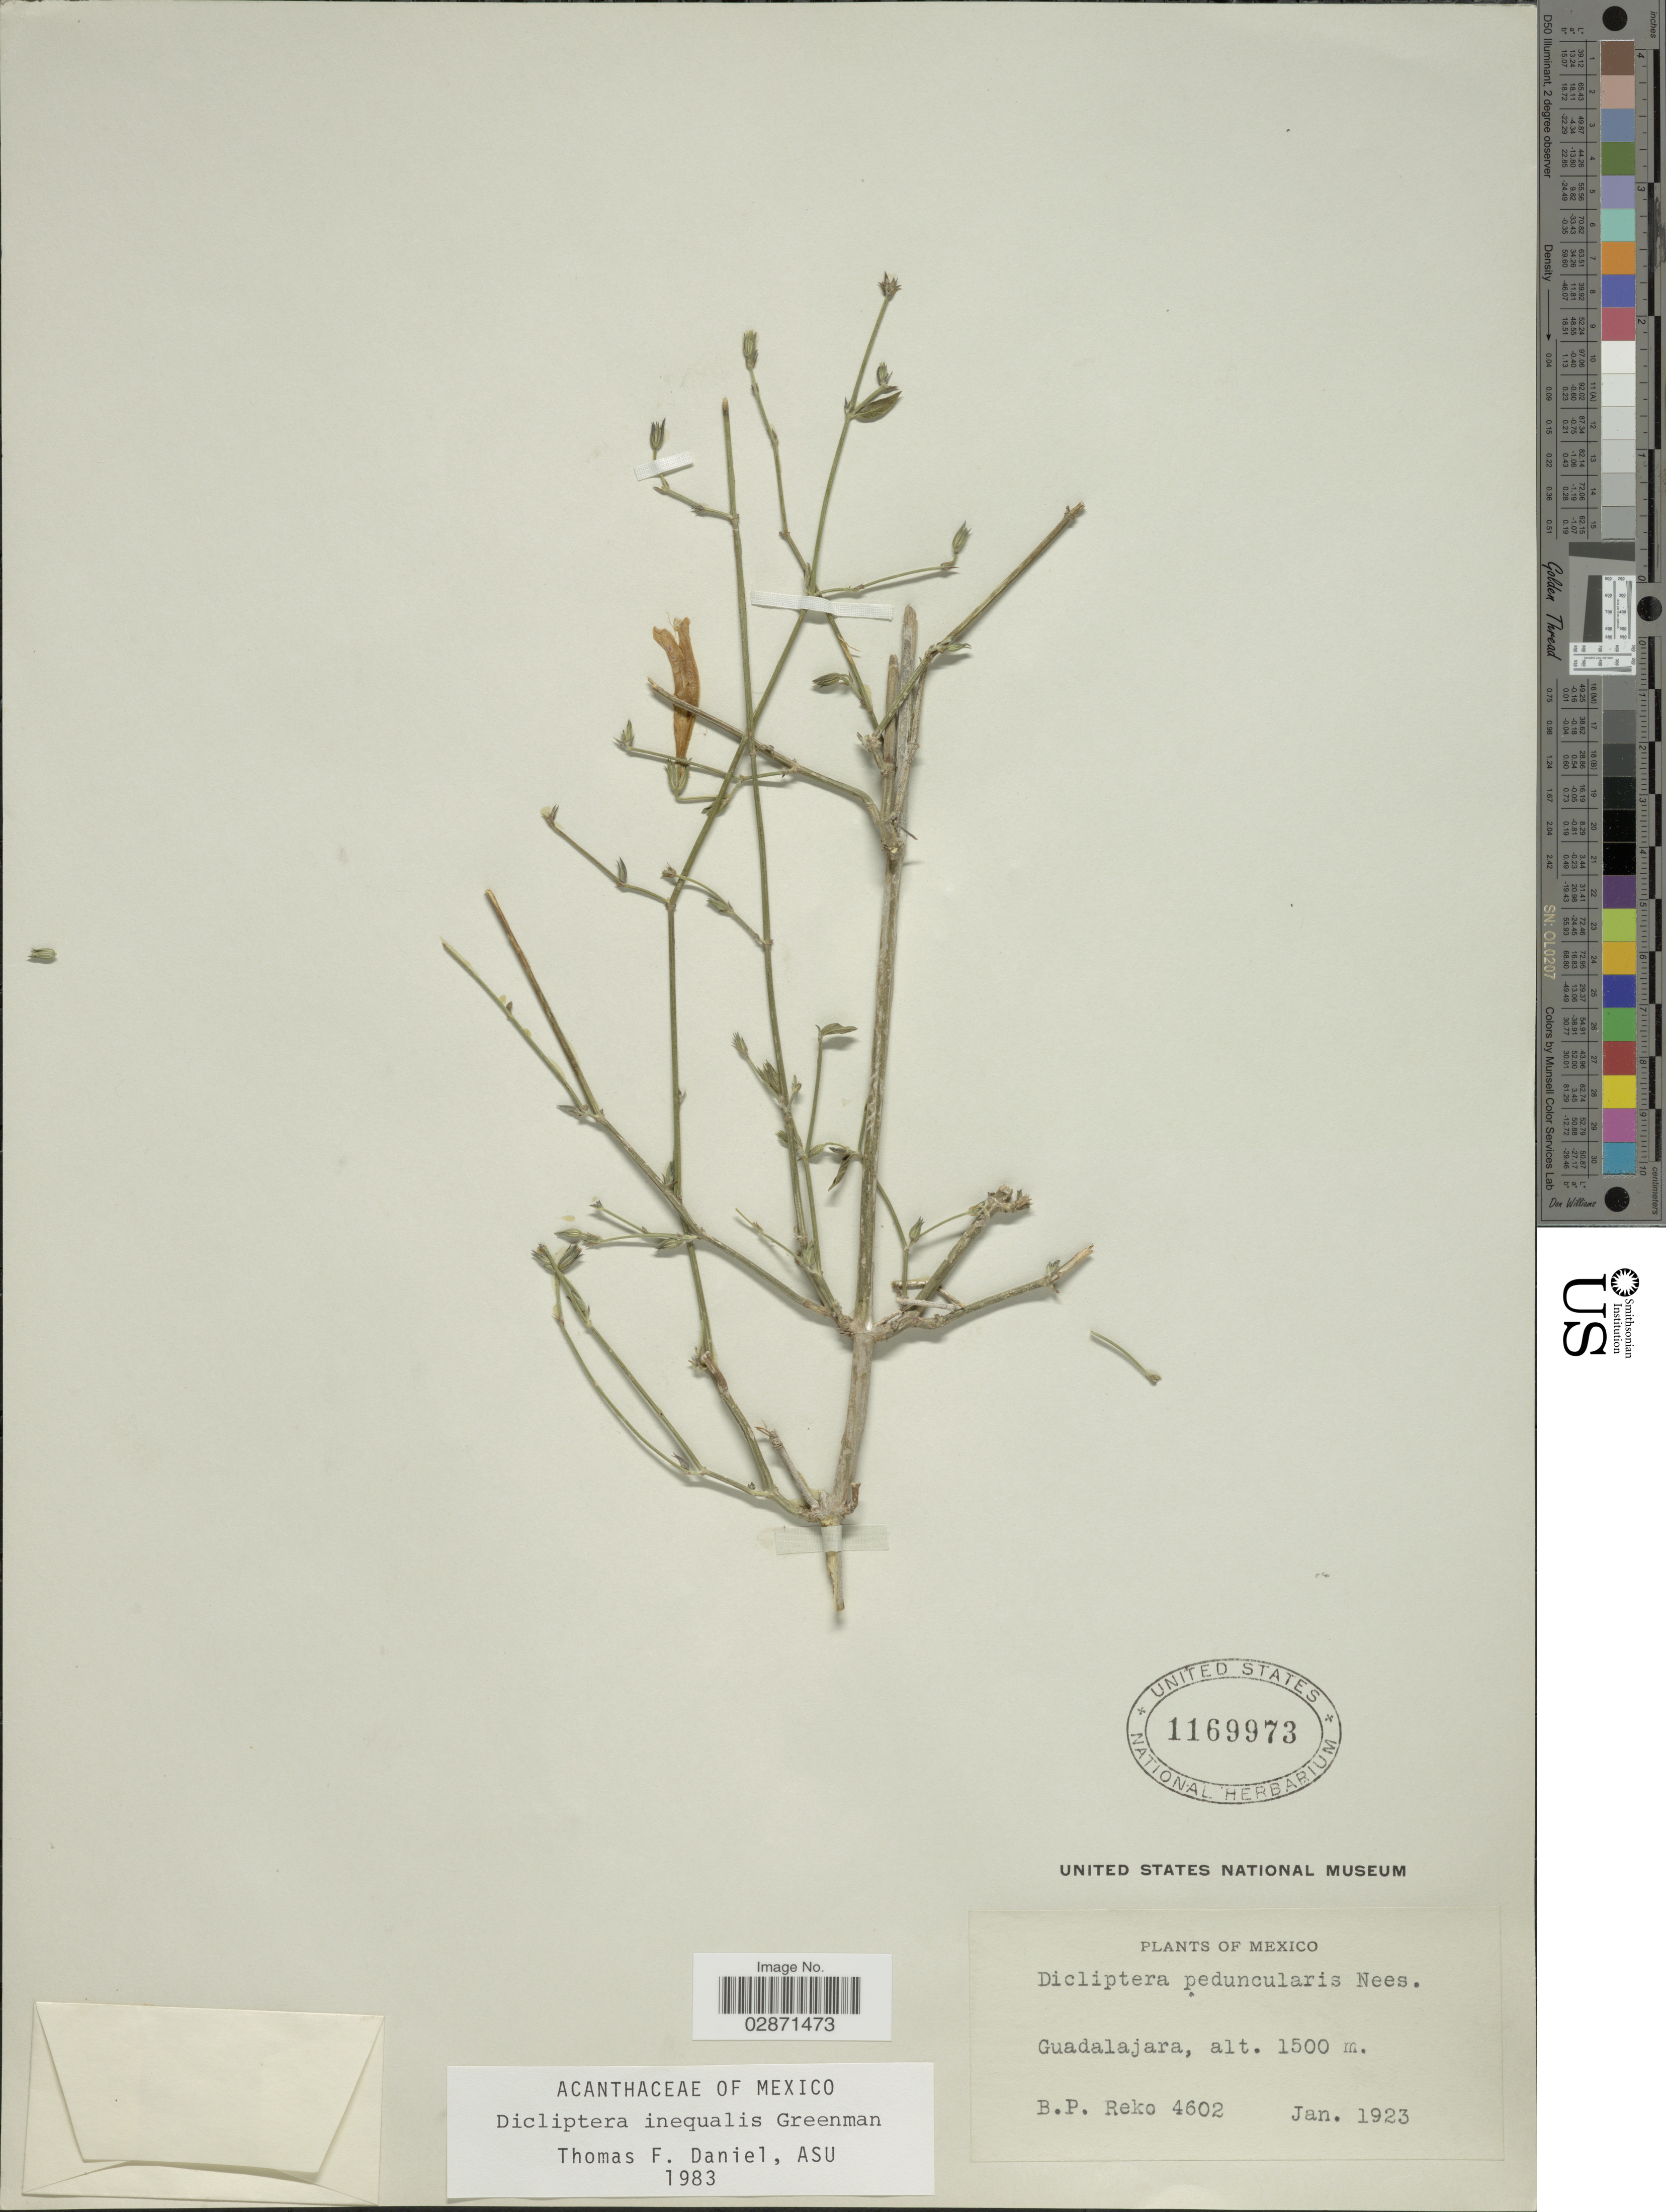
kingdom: Plantae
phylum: Tracheophyta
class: Magnoliopsida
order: Lamiales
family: Acanthaceae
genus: Dicliptera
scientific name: Dicliptera inaequalis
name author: Greenm.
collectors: B. P. Reko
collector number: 4602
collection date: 1923-01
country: Mexico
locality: Guadalajara.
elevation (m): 1500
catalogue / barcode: US 1169973